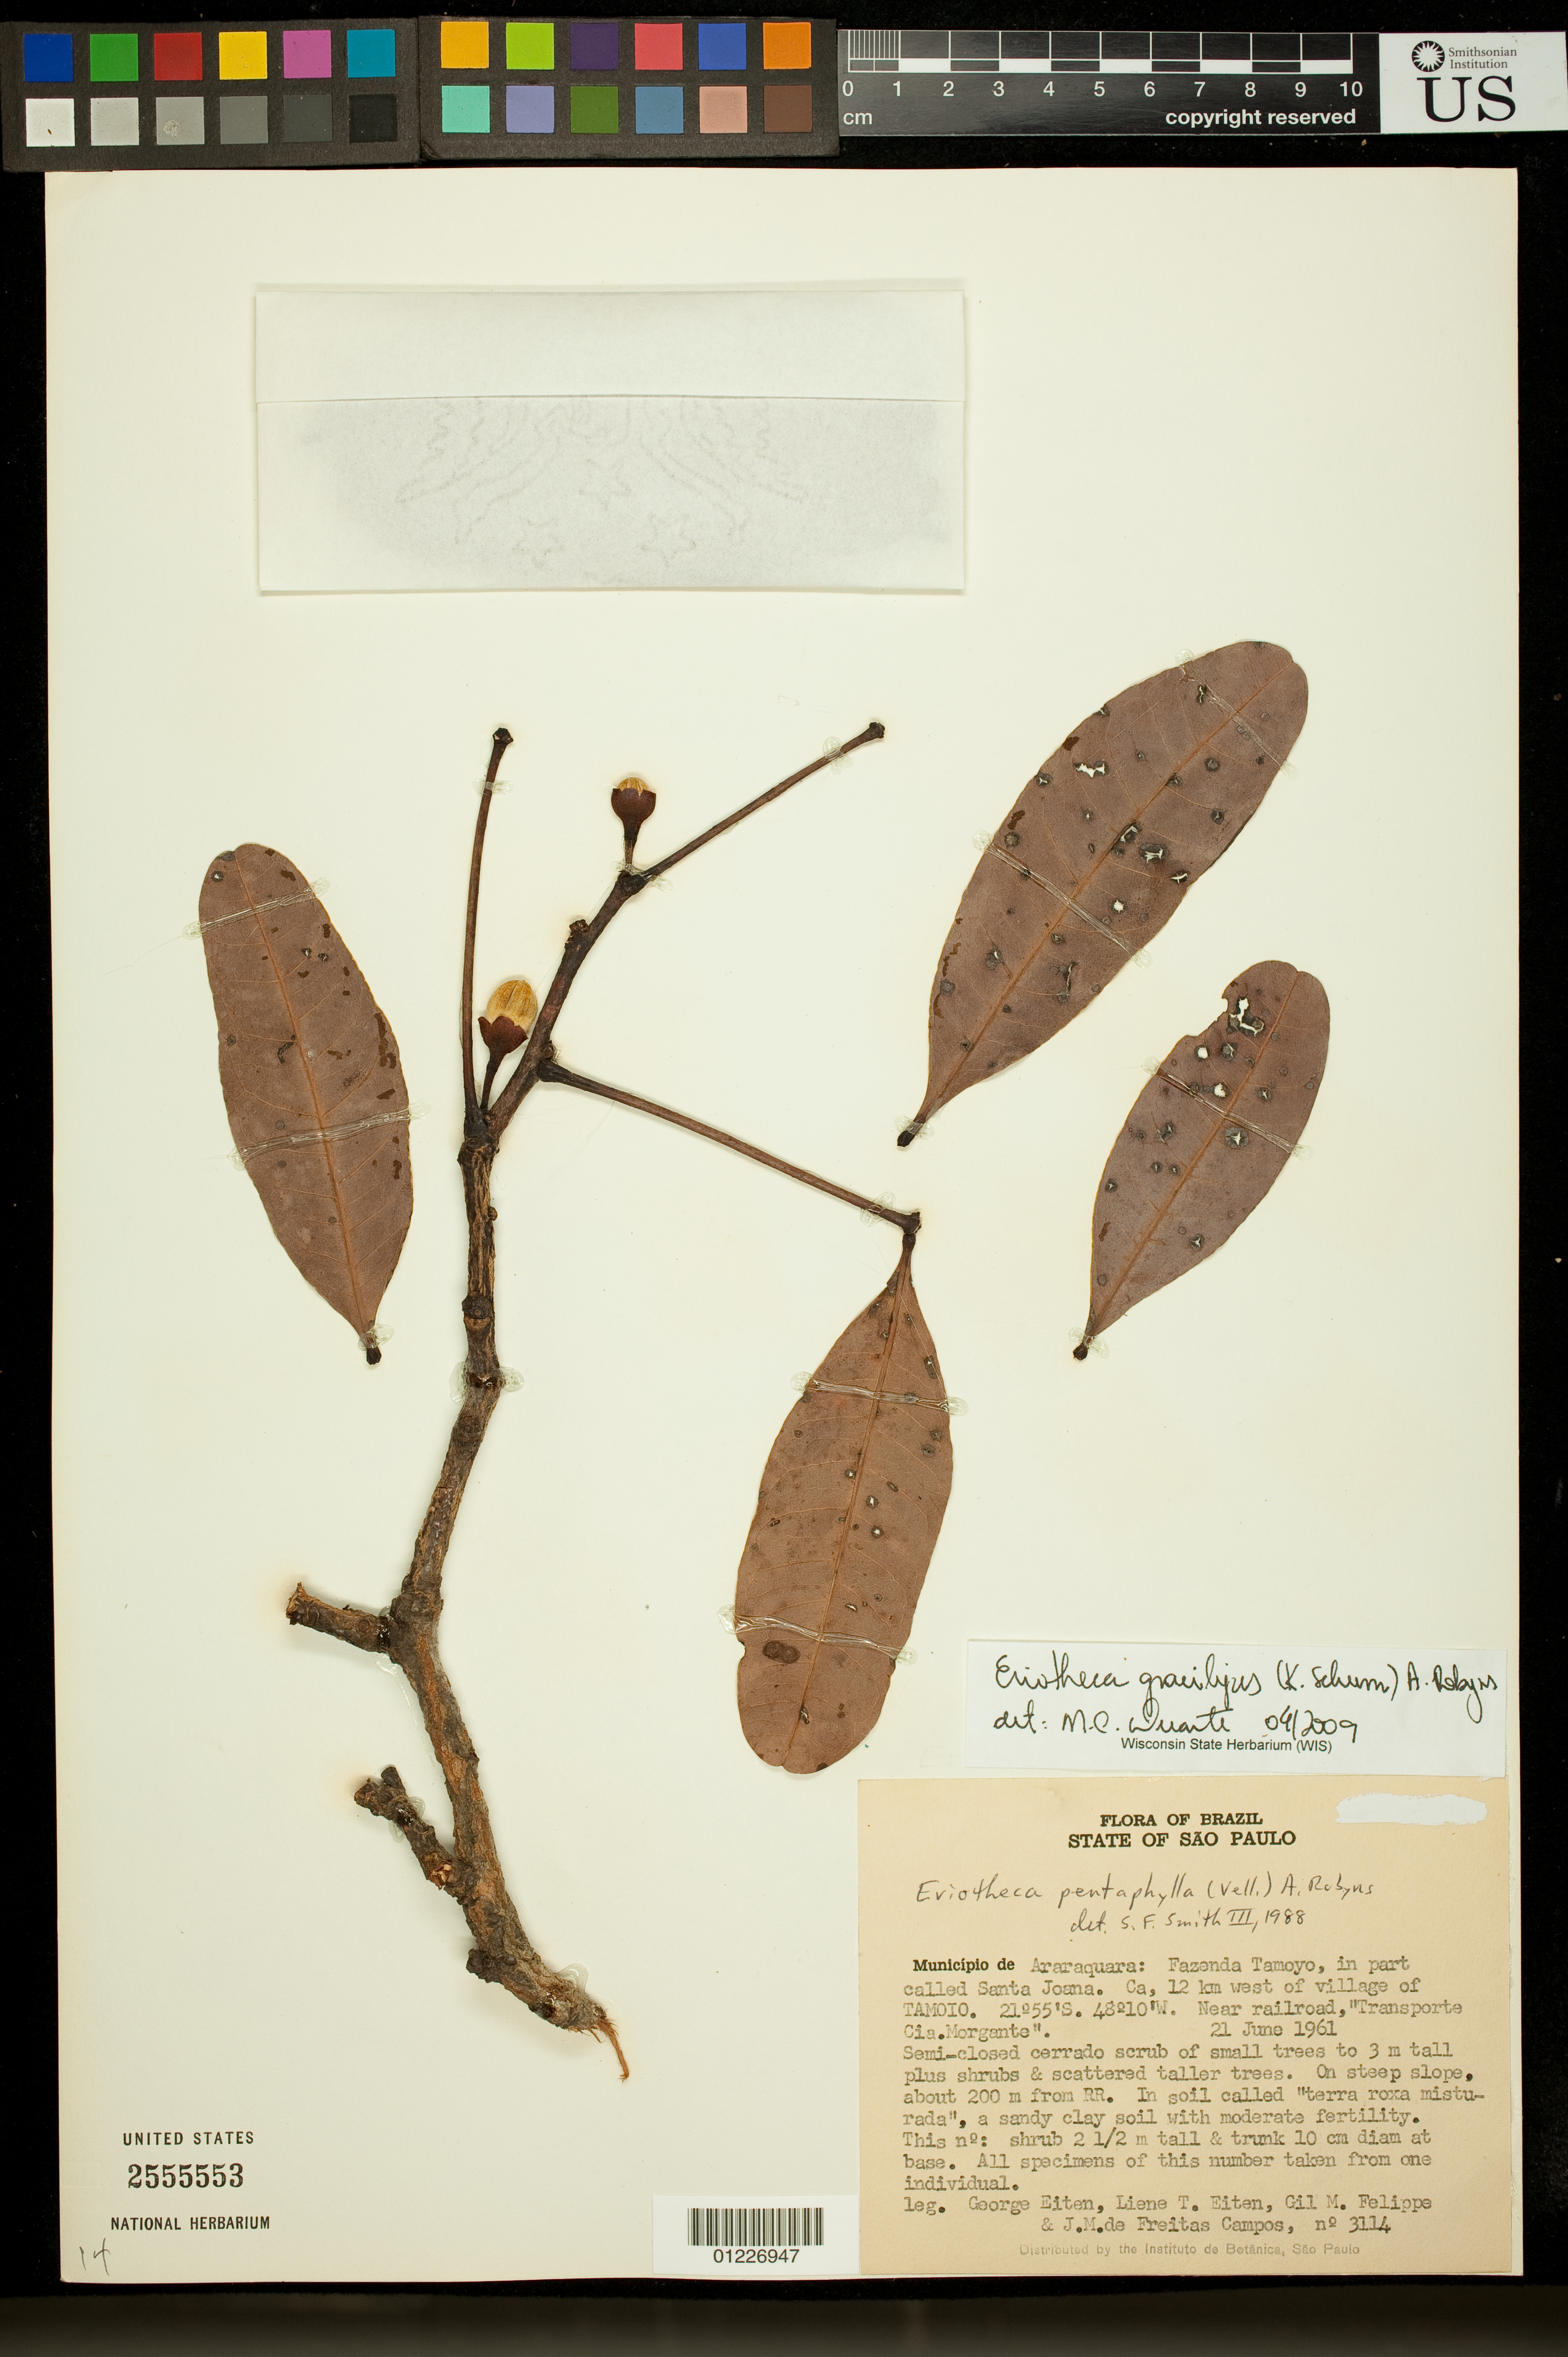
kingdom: Plantae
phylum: Tracheophyta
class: Magnoliopsida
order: Malvales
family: Malvaceae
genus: Pachira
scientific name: Pachira gracilipes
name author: (K. Schum.) V.N. Yoshik. & M.C. Duarte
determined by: Dorr, Laurence J., Curator (BOT), Smithsonian Institution - National Museum of Natural History (UNITED STATES)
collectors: G. Eiten, L. T. Eiten, G. M. Felippe & J. M. F. Campos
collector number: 3114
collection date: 1961-06-21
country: Brazil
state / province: São Paulo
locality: Municipio de Araraquara: Fazenda Tamoyo, in part called Santa Joana. Ca, 12 km west of village of Tamoio. Near railroad "Transporte Cia. Morgante". On steep slope about 200 m from RR.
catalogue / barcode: US 2555553